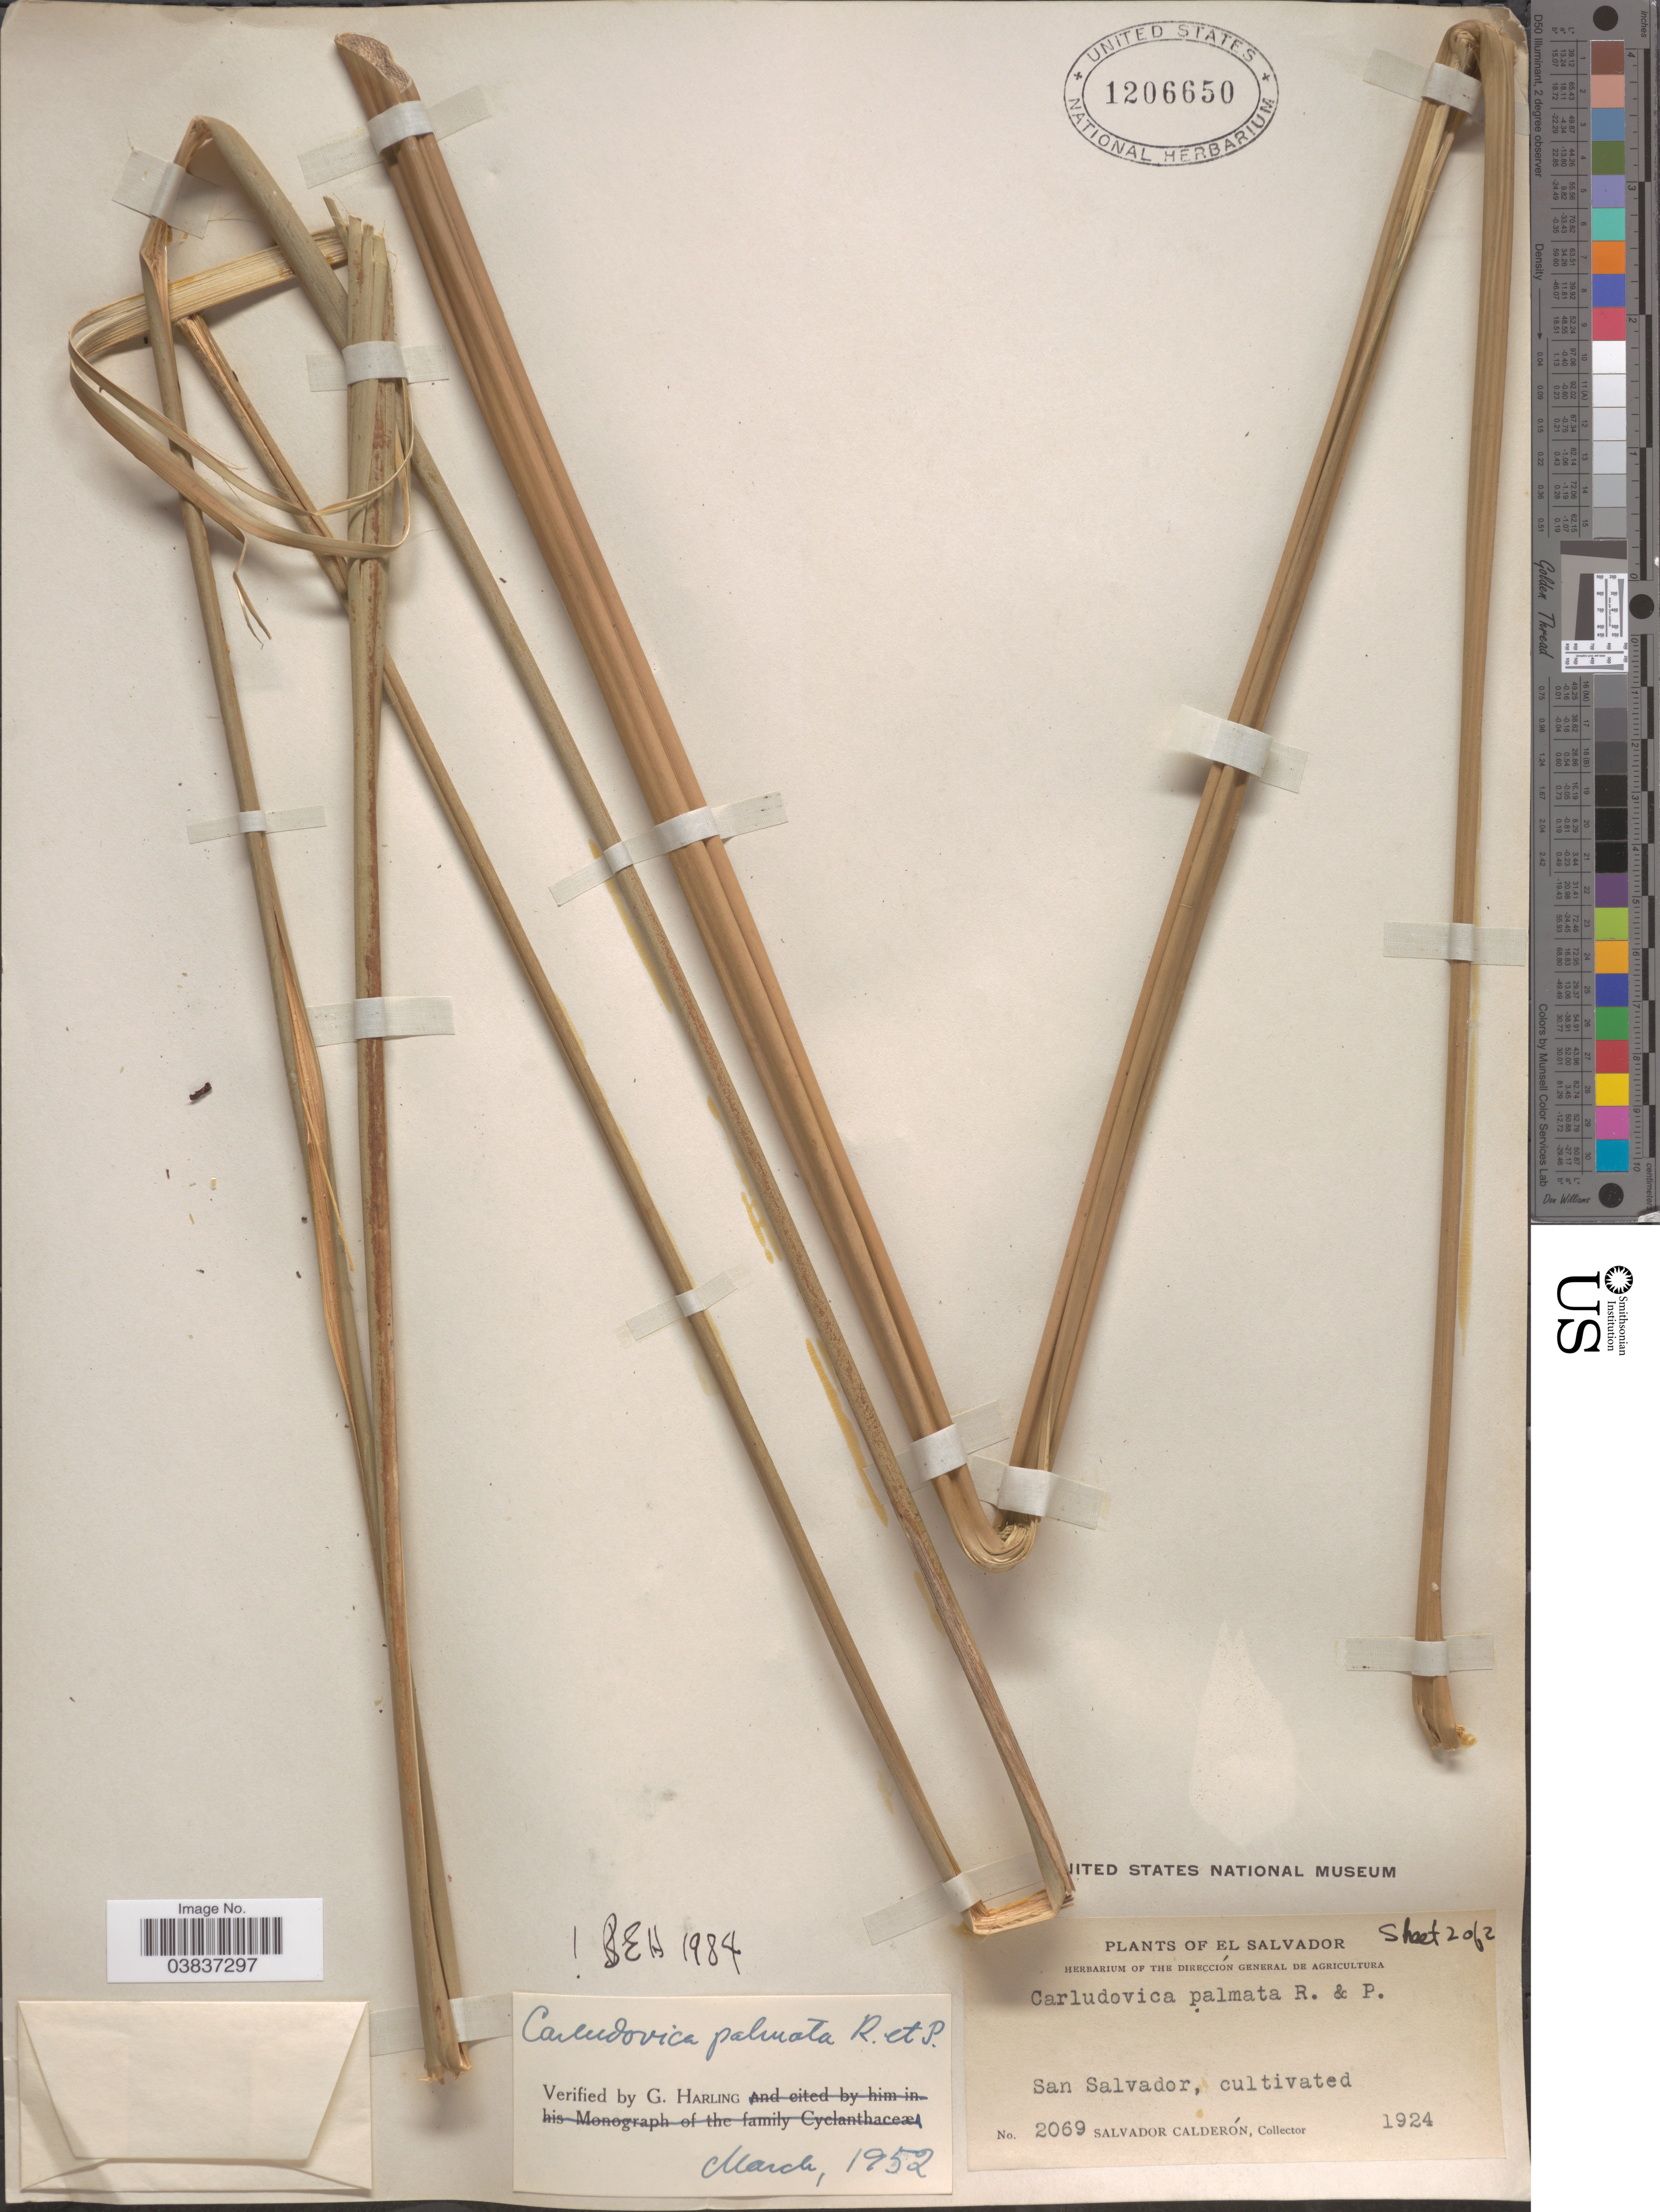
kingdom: Plantae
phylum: Tracheophyta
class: Liliopsida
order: Pandanales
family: Cyclanthaceae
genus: Carludovica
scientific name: Carludovica palmata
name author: Ruiz & Pav.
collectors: S. Calderón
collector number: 2069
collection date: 1924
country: El Salvador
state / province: San Salvador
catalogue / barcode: US 1206650